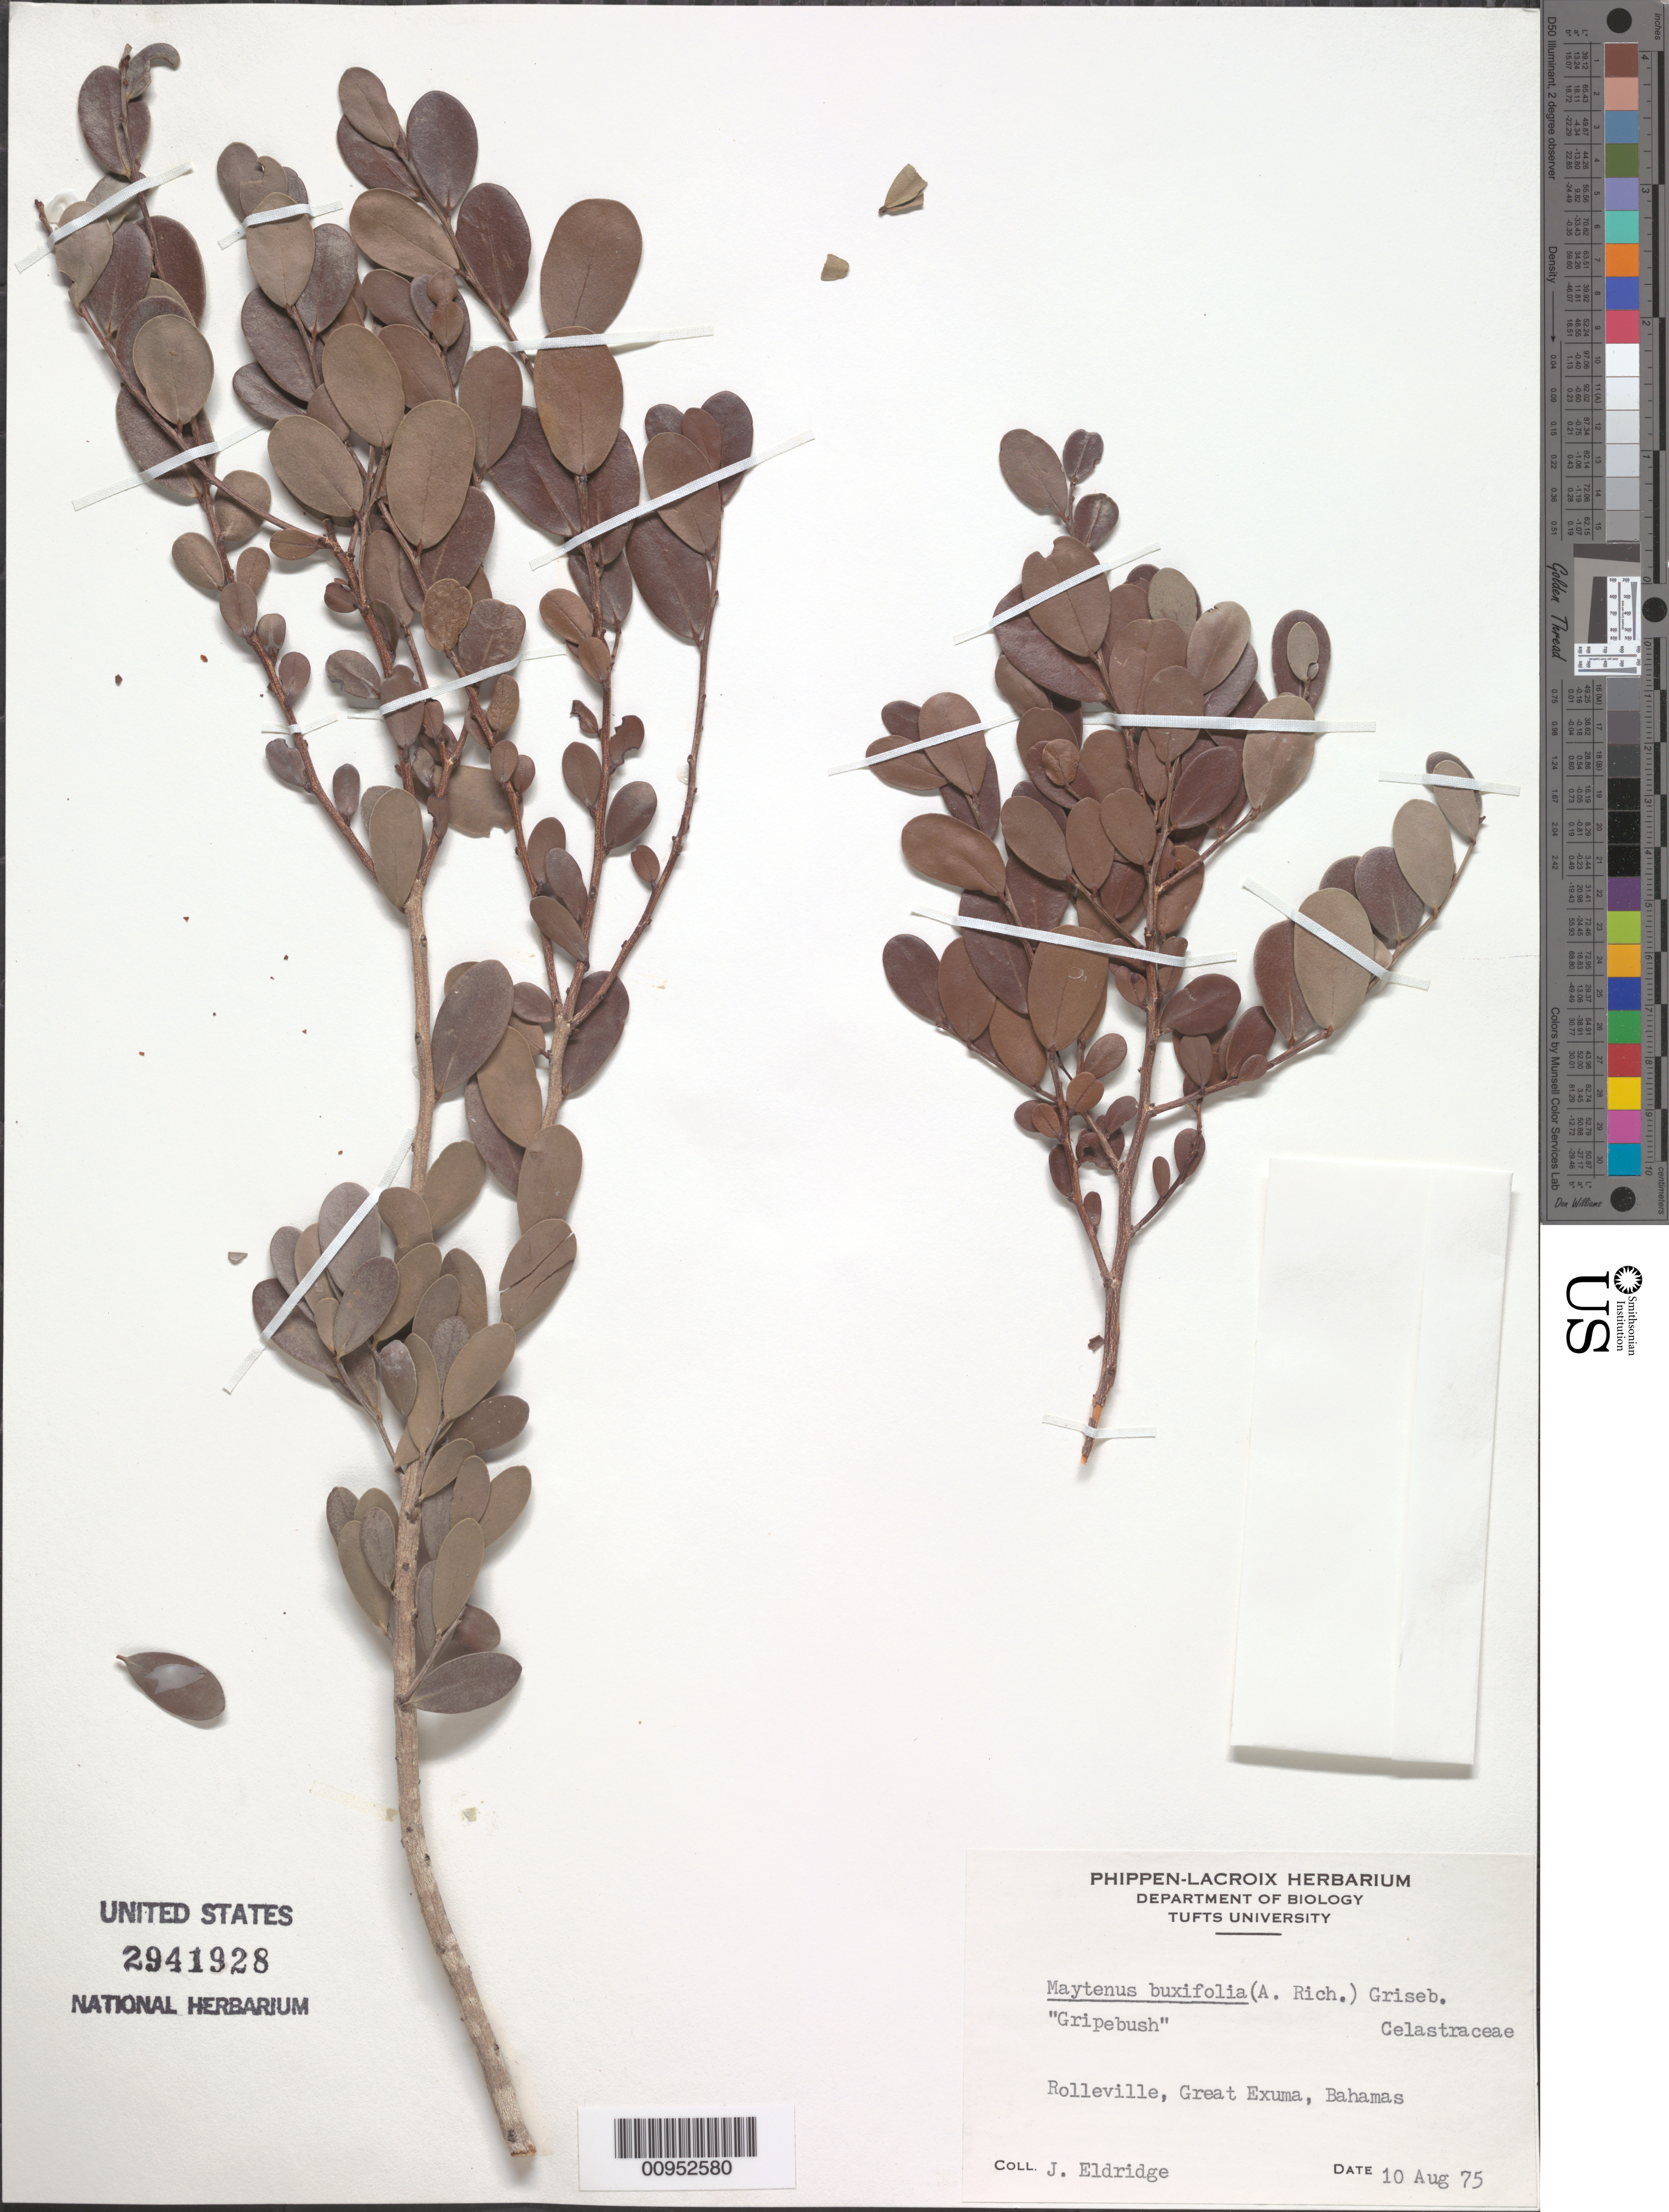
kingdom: Plantae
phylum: Tracheophyta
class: Magnoliopsida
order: Celastrales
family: Celastraceae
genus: Maytenus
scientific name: Maytenus buxifolia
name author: (A. Rich.) Griseb.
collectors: J. Eldridge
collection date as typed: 10 Aug 1975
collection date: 1975-08-10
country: Bahamas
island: Great Exuma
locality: Rolleville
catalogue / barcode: US 2941928